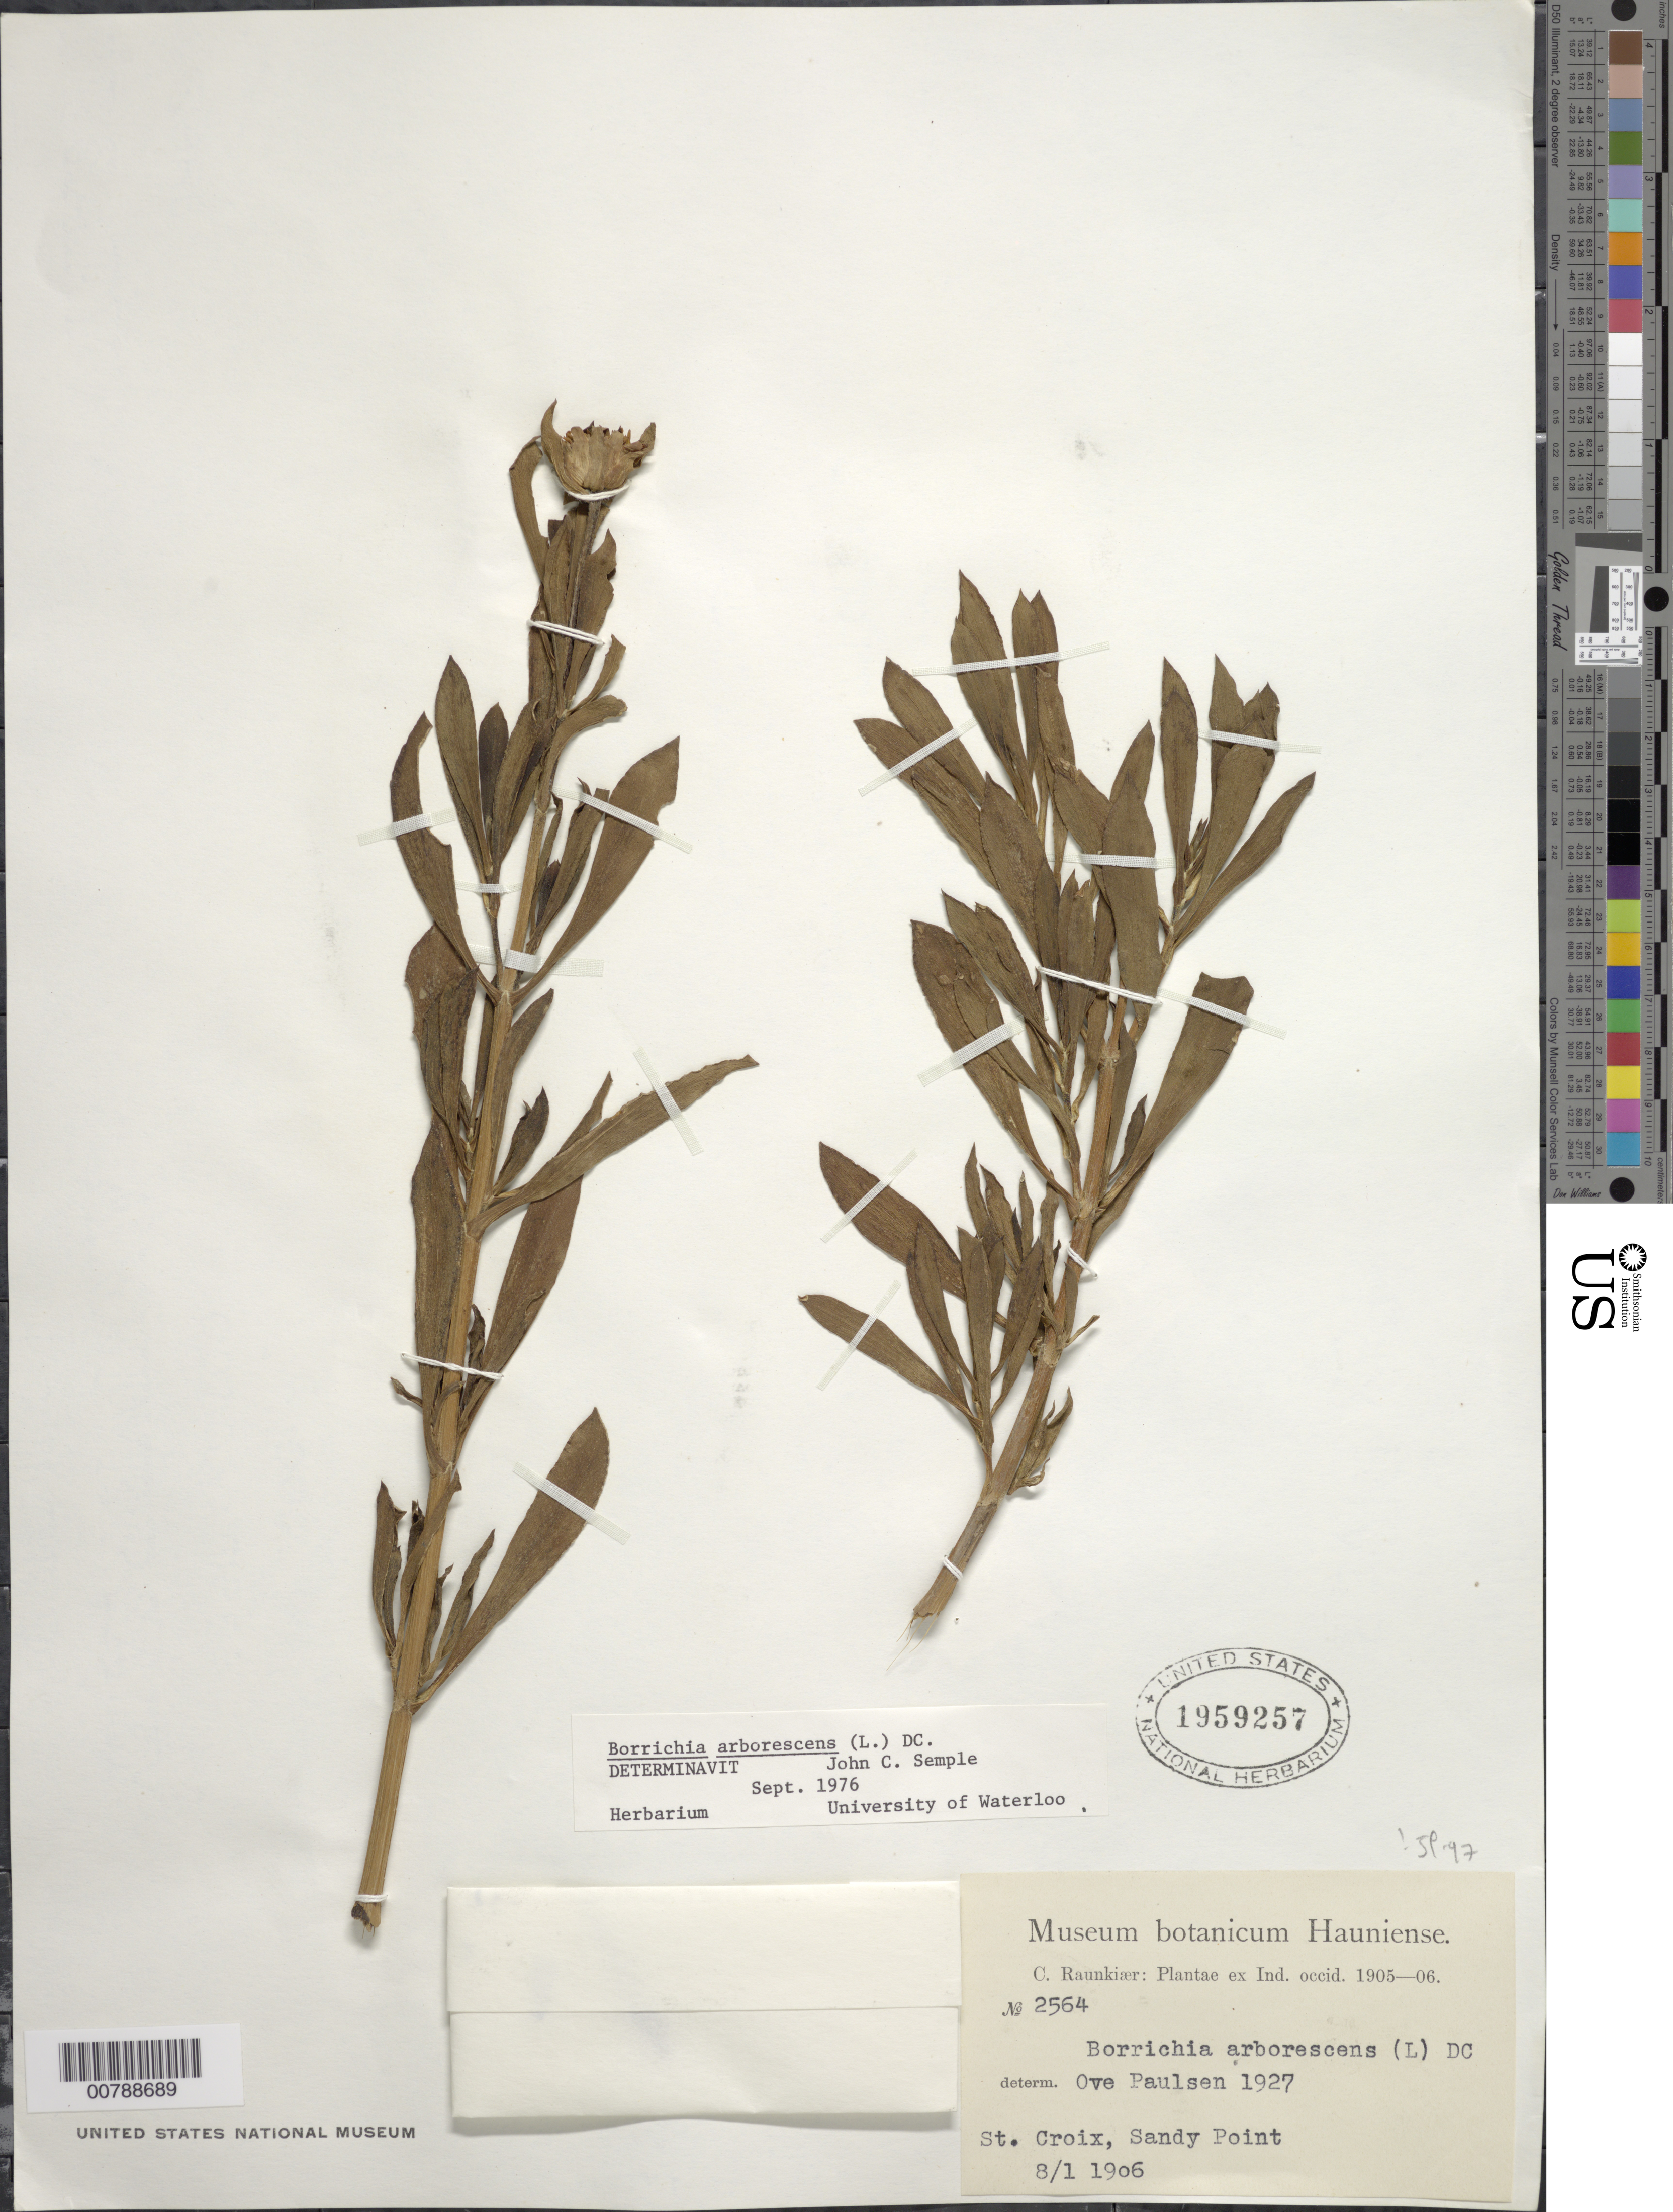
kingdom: Plantae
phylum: Tracheophyta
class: Magnoliopsida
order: Asterales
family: Asteraceae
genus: Borrichia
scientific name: Borrichia arborescens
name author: (L.) DC.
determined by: Semple, J. C.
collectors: C. Raunkiær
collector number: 2564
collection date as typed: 08 Jan 1906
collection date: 1906-01-08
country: U.S. Virgin Islands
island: St. Croix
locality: Sandy Point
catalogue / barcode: US 1959257